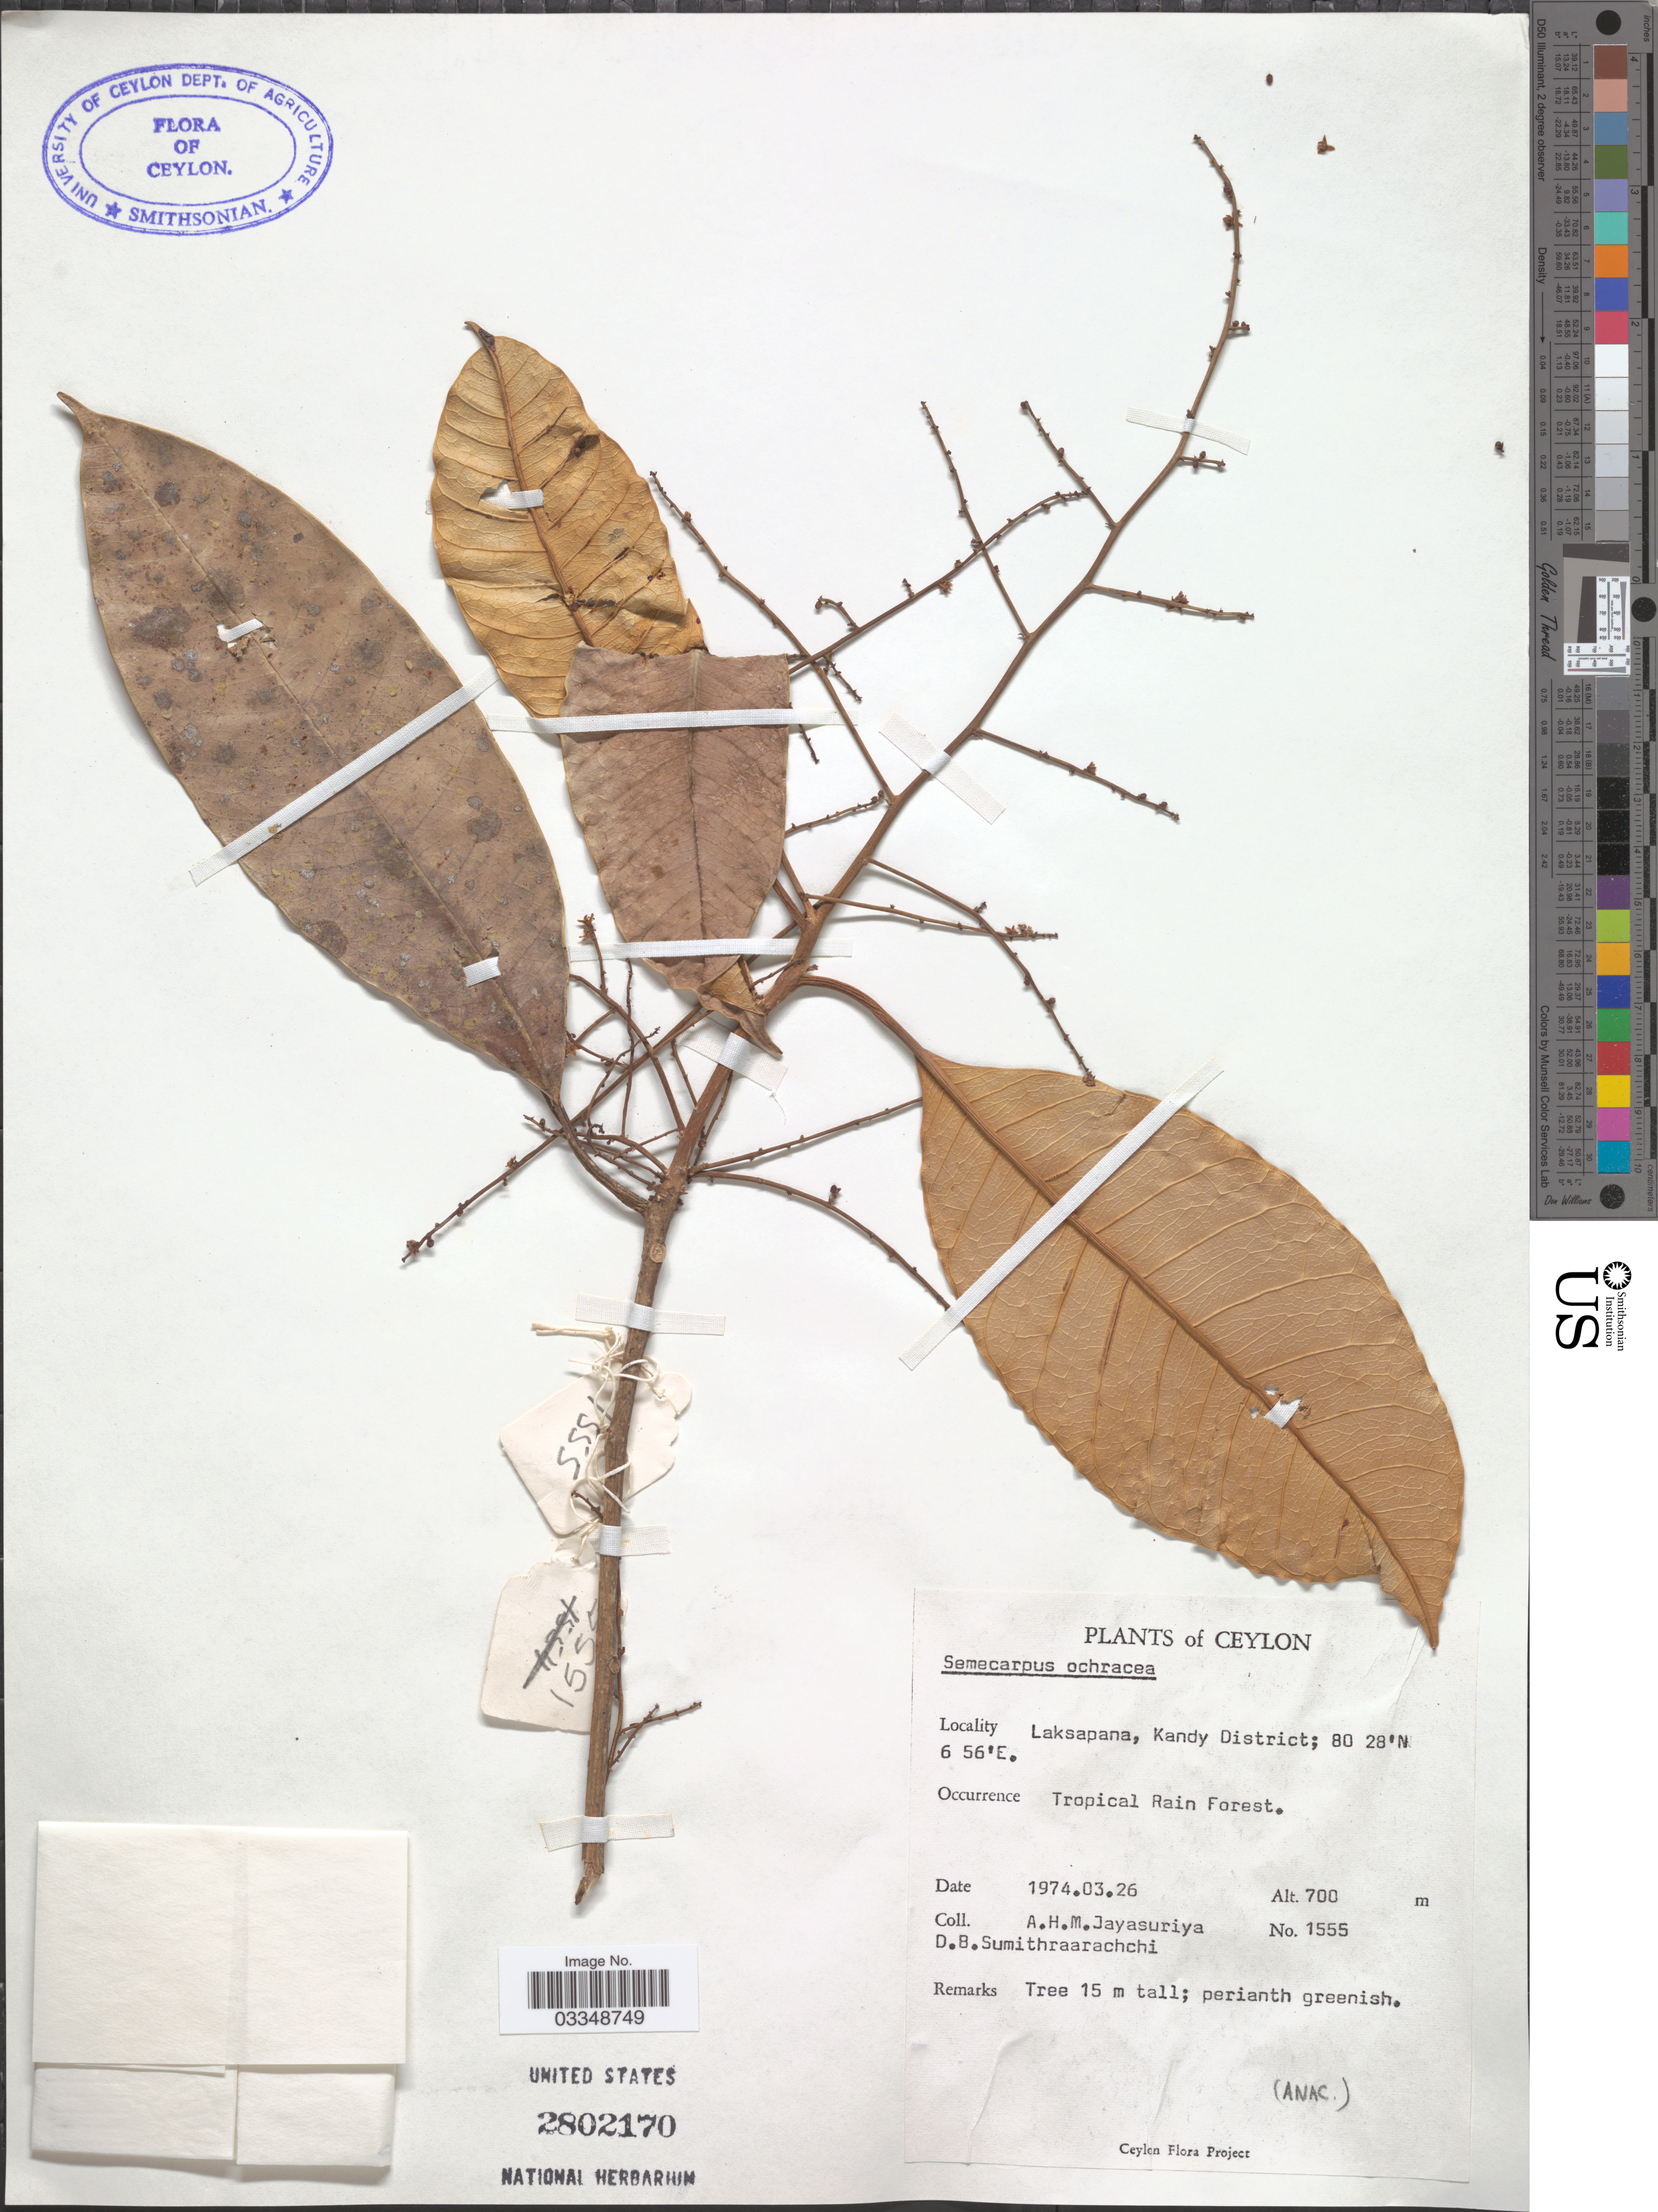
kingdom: Plantae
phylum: Tracheophyta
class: Magnoliopsida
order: Sapindales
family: Anacardiaceae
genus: Semecarpus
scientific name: Semecarpus ochraceus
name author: Alston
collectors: A. H. Jayasuriya & D. B. Sumithraarachchi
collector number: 1555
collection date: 1974-03-26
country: Sri Lanka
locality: Ceylon. Laksapana, Kandy District.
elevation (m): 700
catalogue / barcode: US 2802170